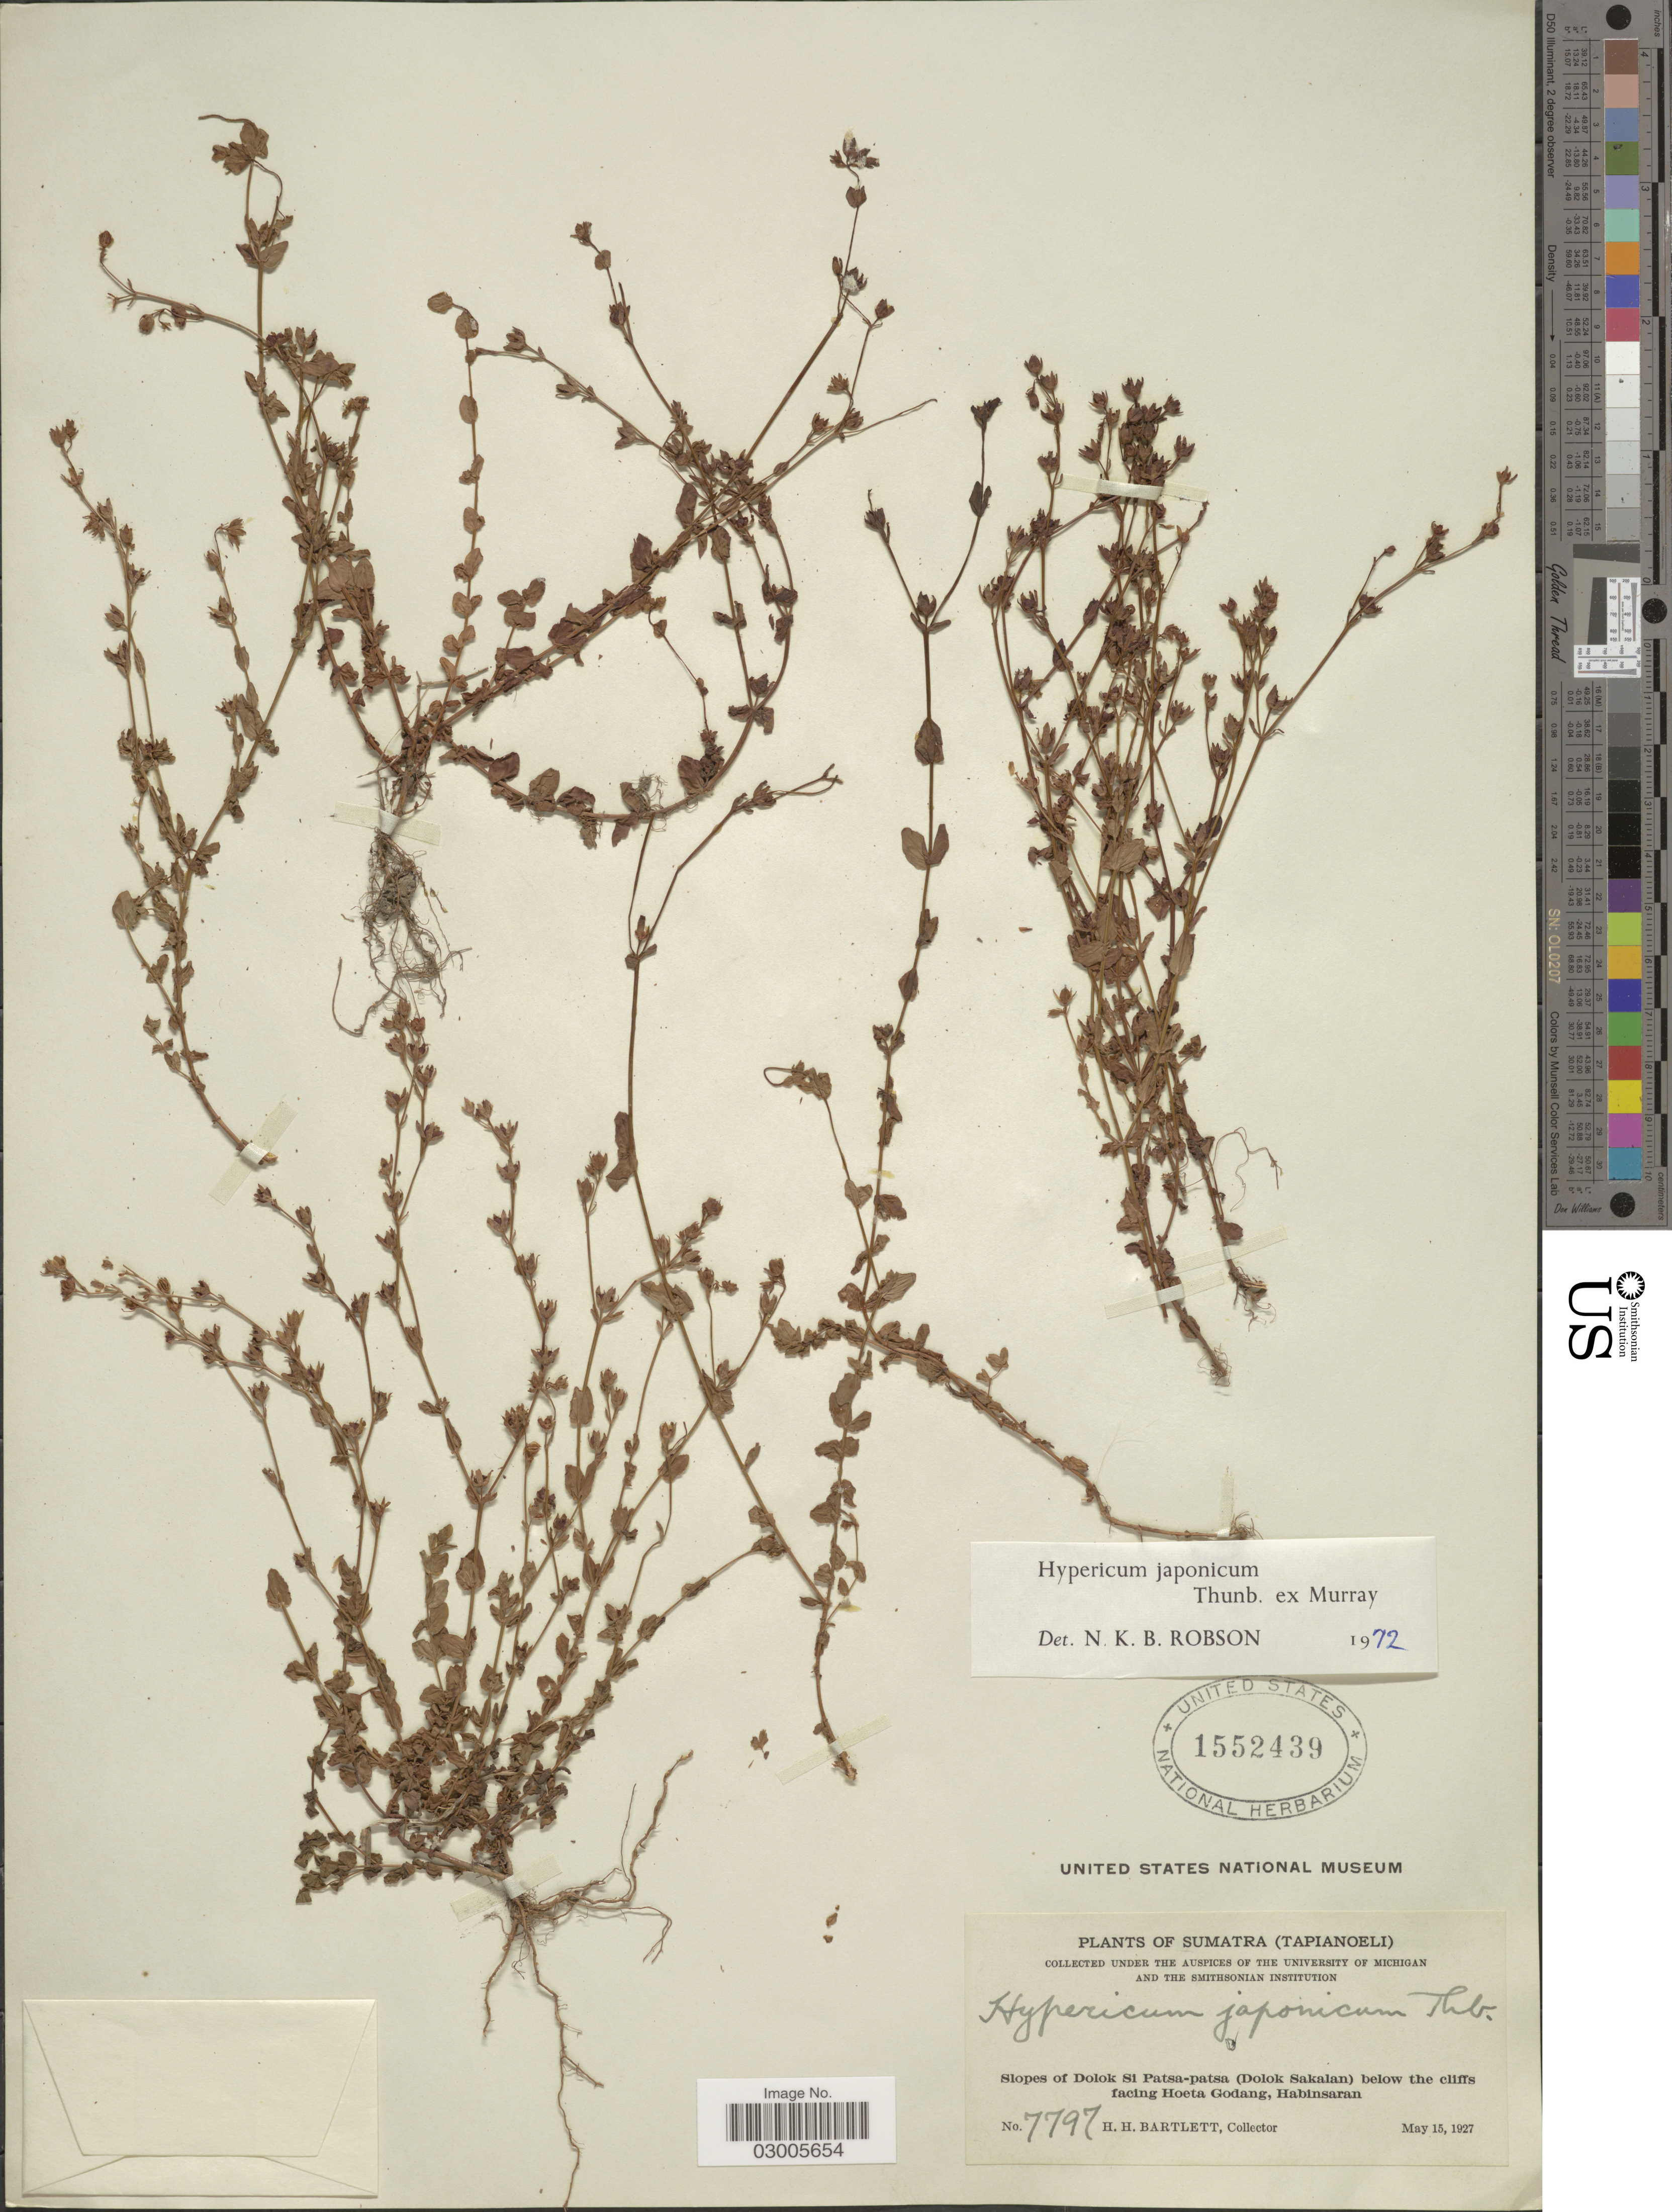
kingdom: Plantae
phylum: Tracheophyta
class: Magnoliopsida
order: Malpighiales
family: Hypericaceae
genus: Hypericum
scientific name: Hypericum japonicum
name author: Thunb.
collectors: H. H. Bartlett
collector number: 7797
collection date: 1927-05-15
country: Indonesia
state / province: Sumatra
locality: (Tapianoeli) Slopes of Dolok Si Patsa-patsa (Dolok Sakalan) below the cliffs facing Hoeta Godang, Habinsaran.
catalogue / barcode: US 1552439